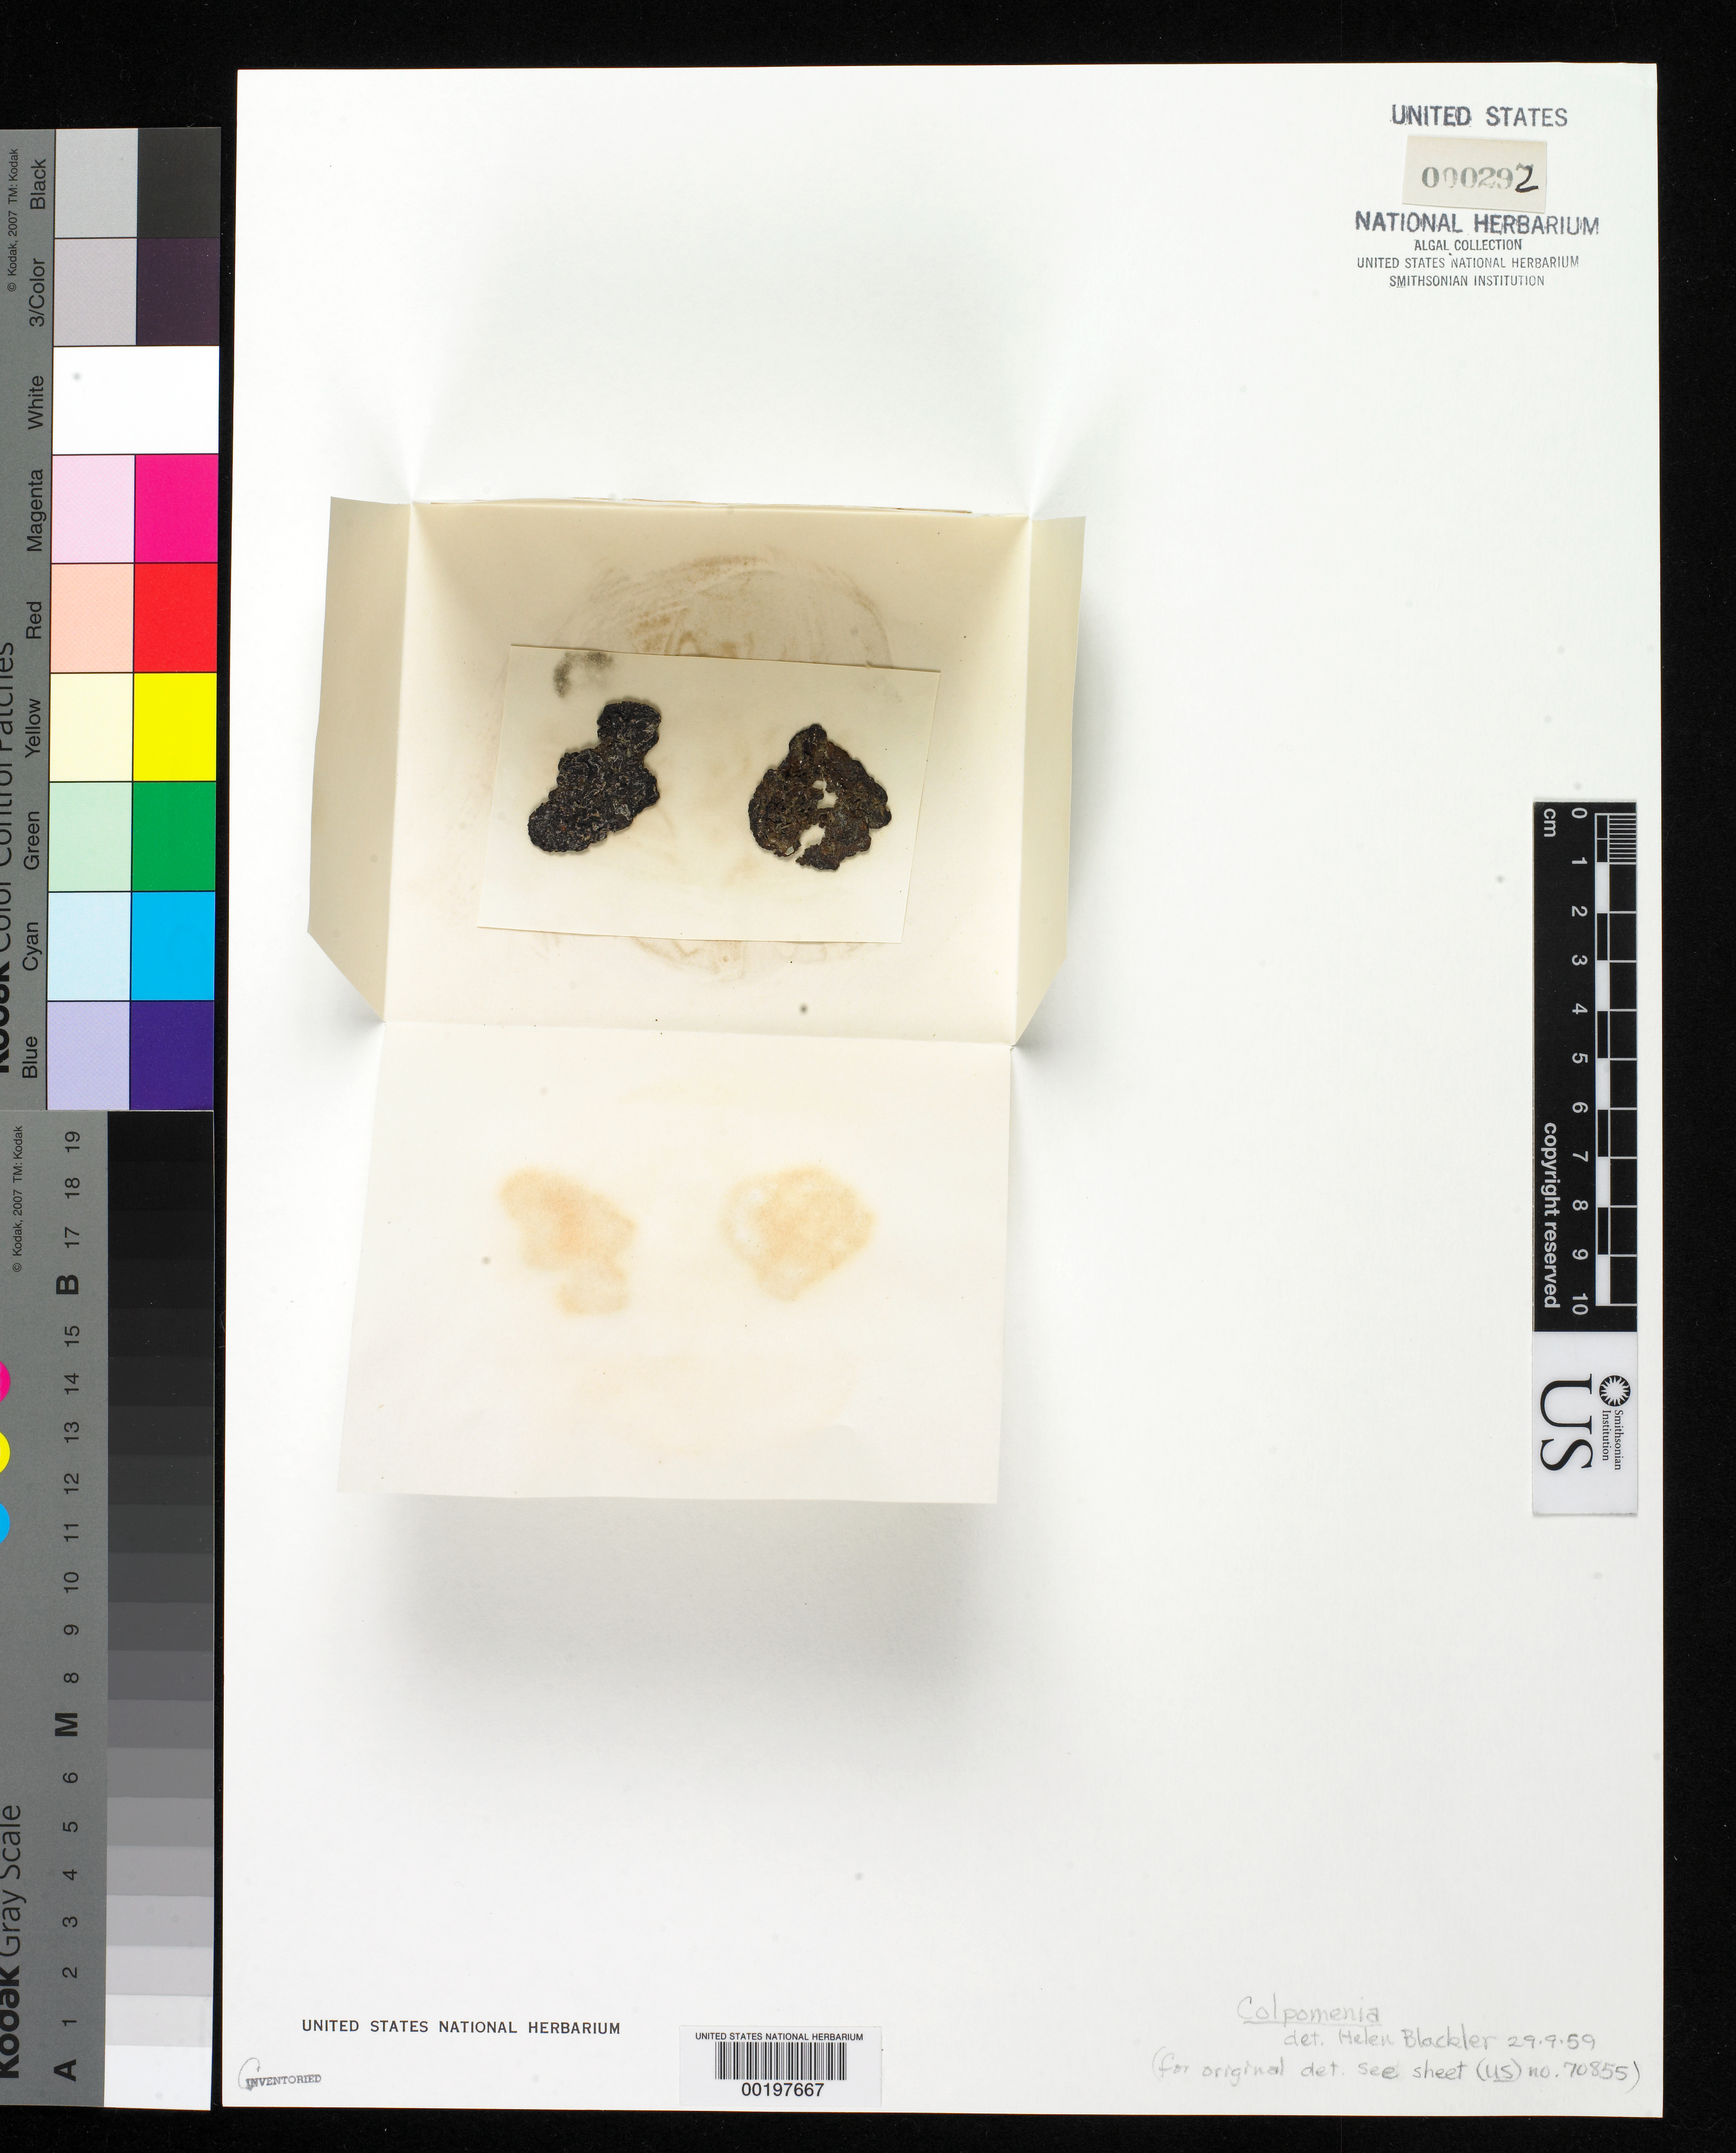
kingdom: Chromista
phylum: Ochrophyta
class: Phaeophyceae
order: Scytosiphonales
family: Scytosiphonaceae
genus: Colpomenia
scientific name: Colpomenia sp.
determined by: Blackler, H.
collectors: W. D. Brackenridge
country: United States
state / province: Hawaii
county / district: Hawaii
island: Hawaii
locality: Byrons Bay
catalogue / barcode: US 292